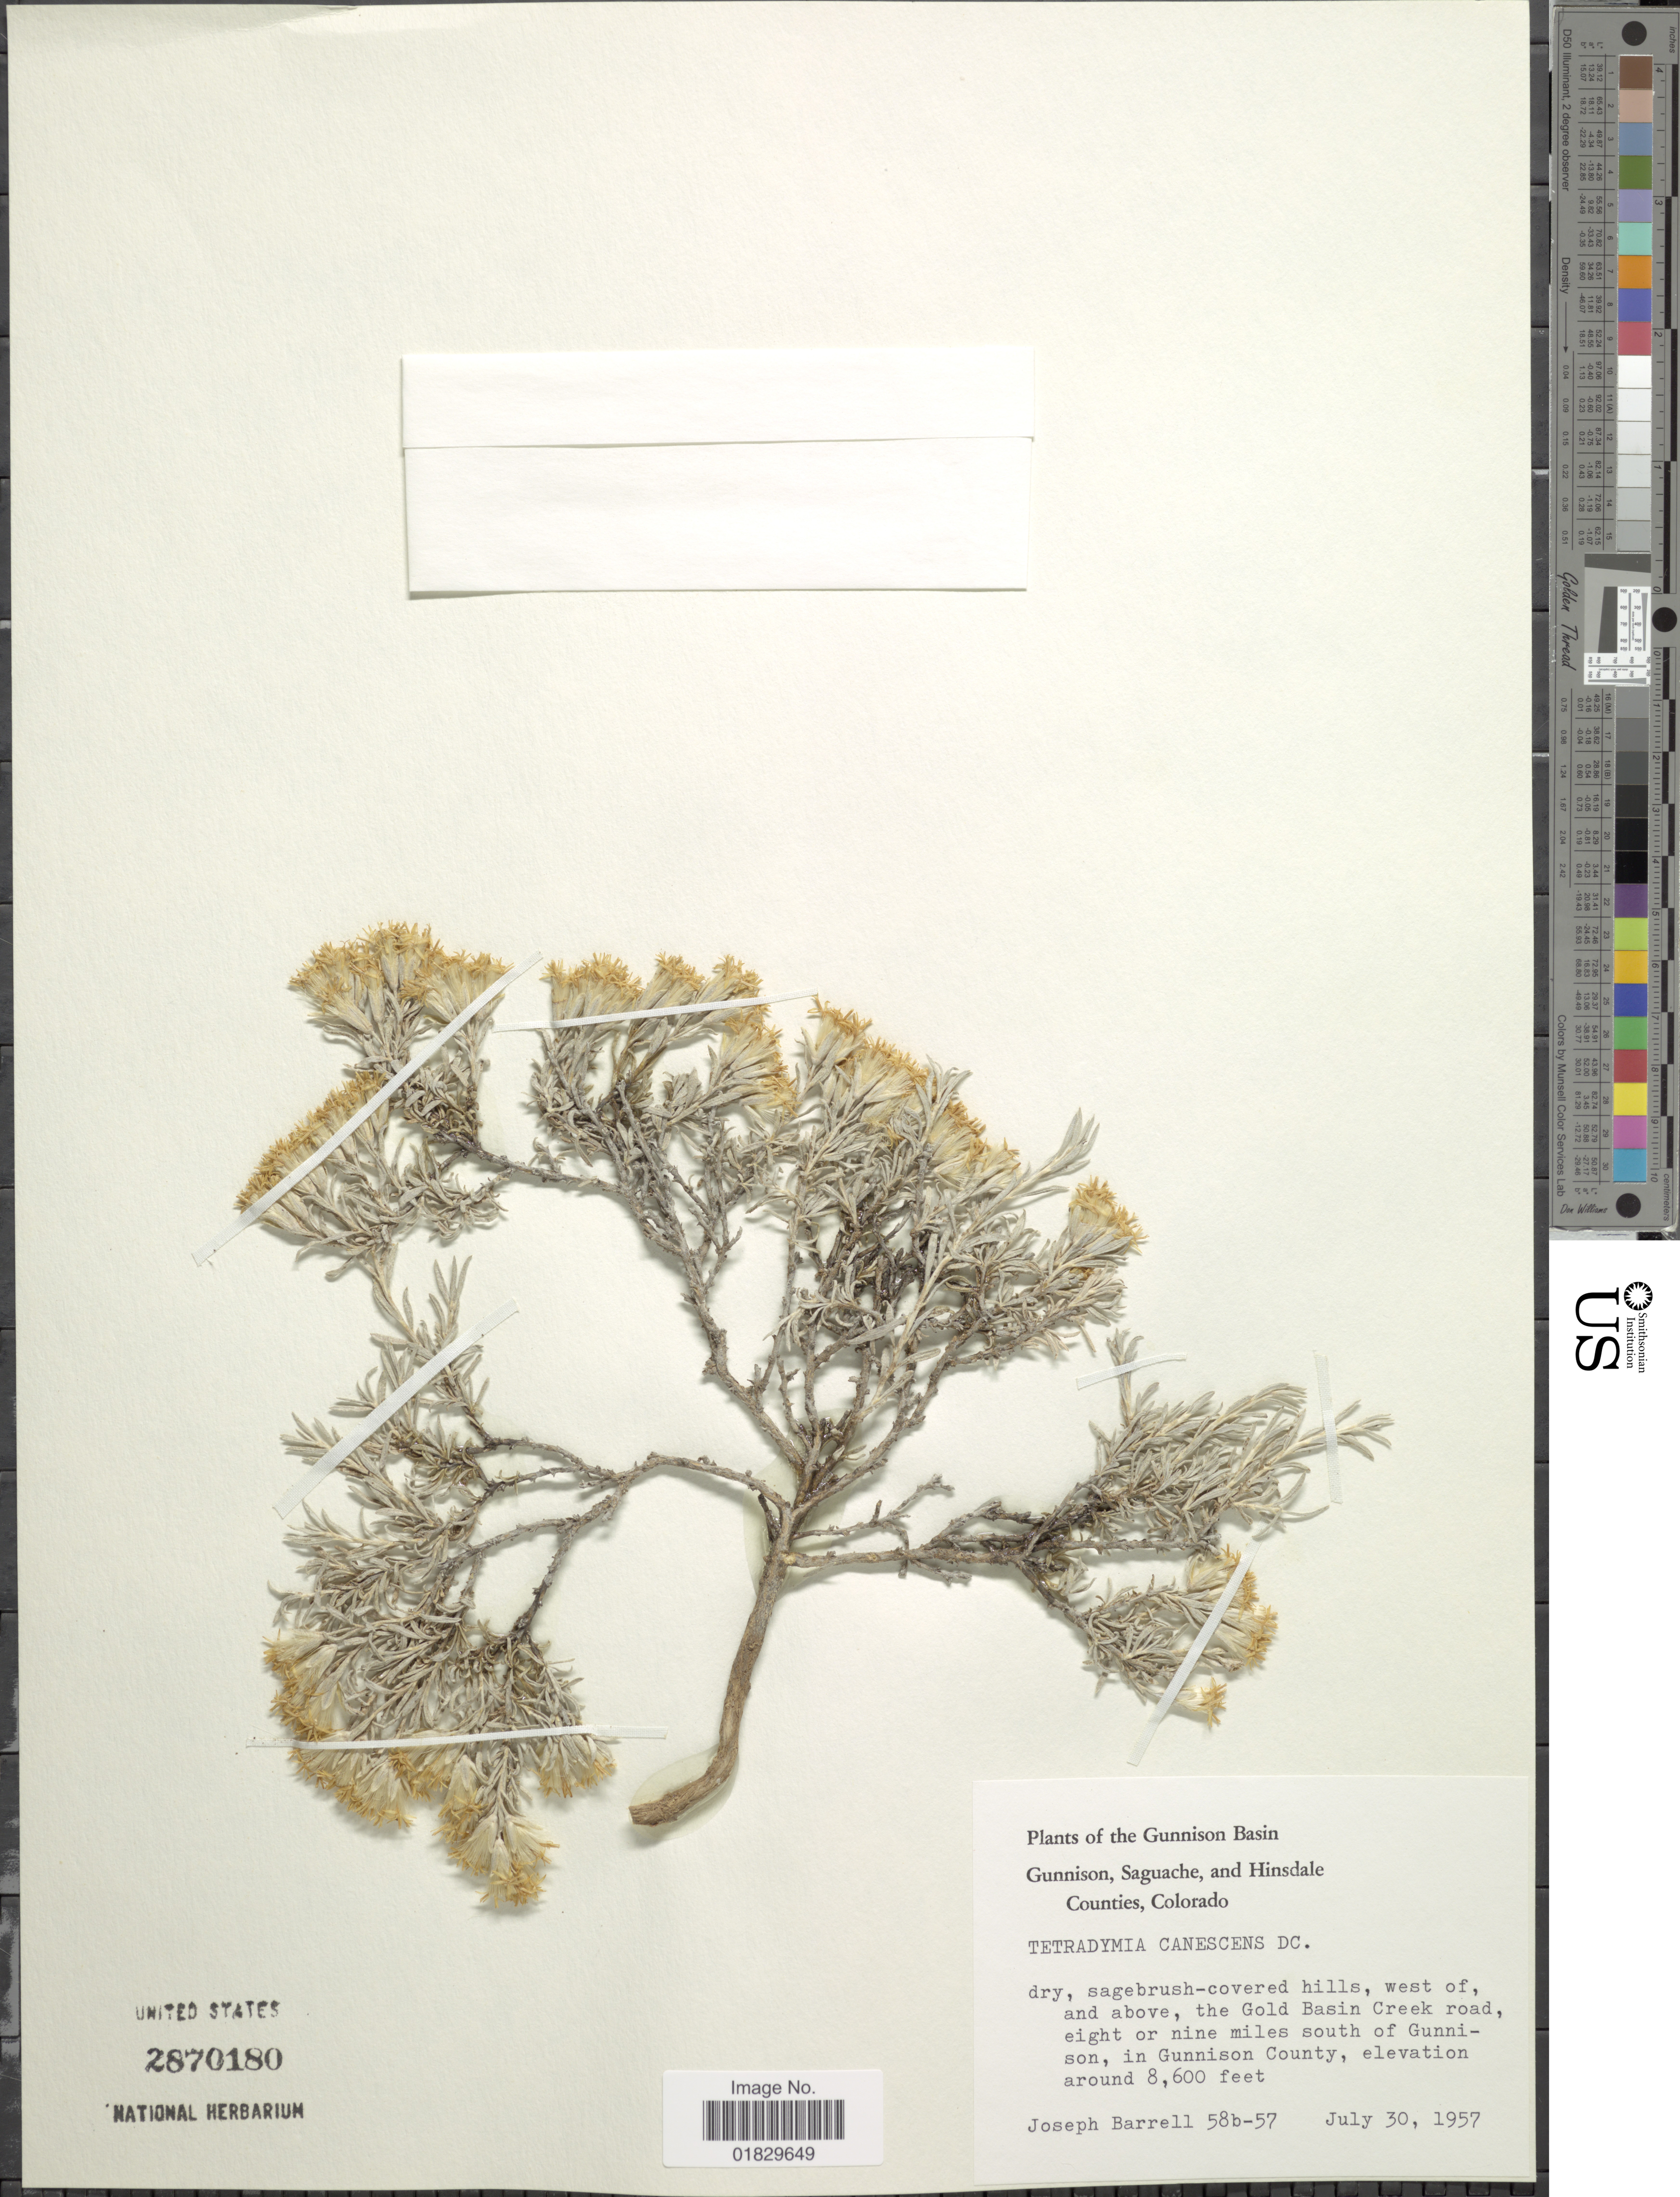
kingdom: Plantae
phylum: Tracheophyta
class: Magnoliopsida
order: Asterales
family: Asteraceae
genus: Tetradymia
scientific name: Tetradymia canescens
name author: DC.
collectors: J. Barrell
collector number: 58b-57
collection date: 1957-07-30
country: United States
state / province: Colorado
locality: Gunnison Basin. Gunnison, Saguache, and Hinsdale Counties, Colorado. West of, and above, the Gold Basin Creek road, eight or nine miles south of Gunnison, in Gunnison County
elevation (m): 2621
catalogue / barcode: US 2870180